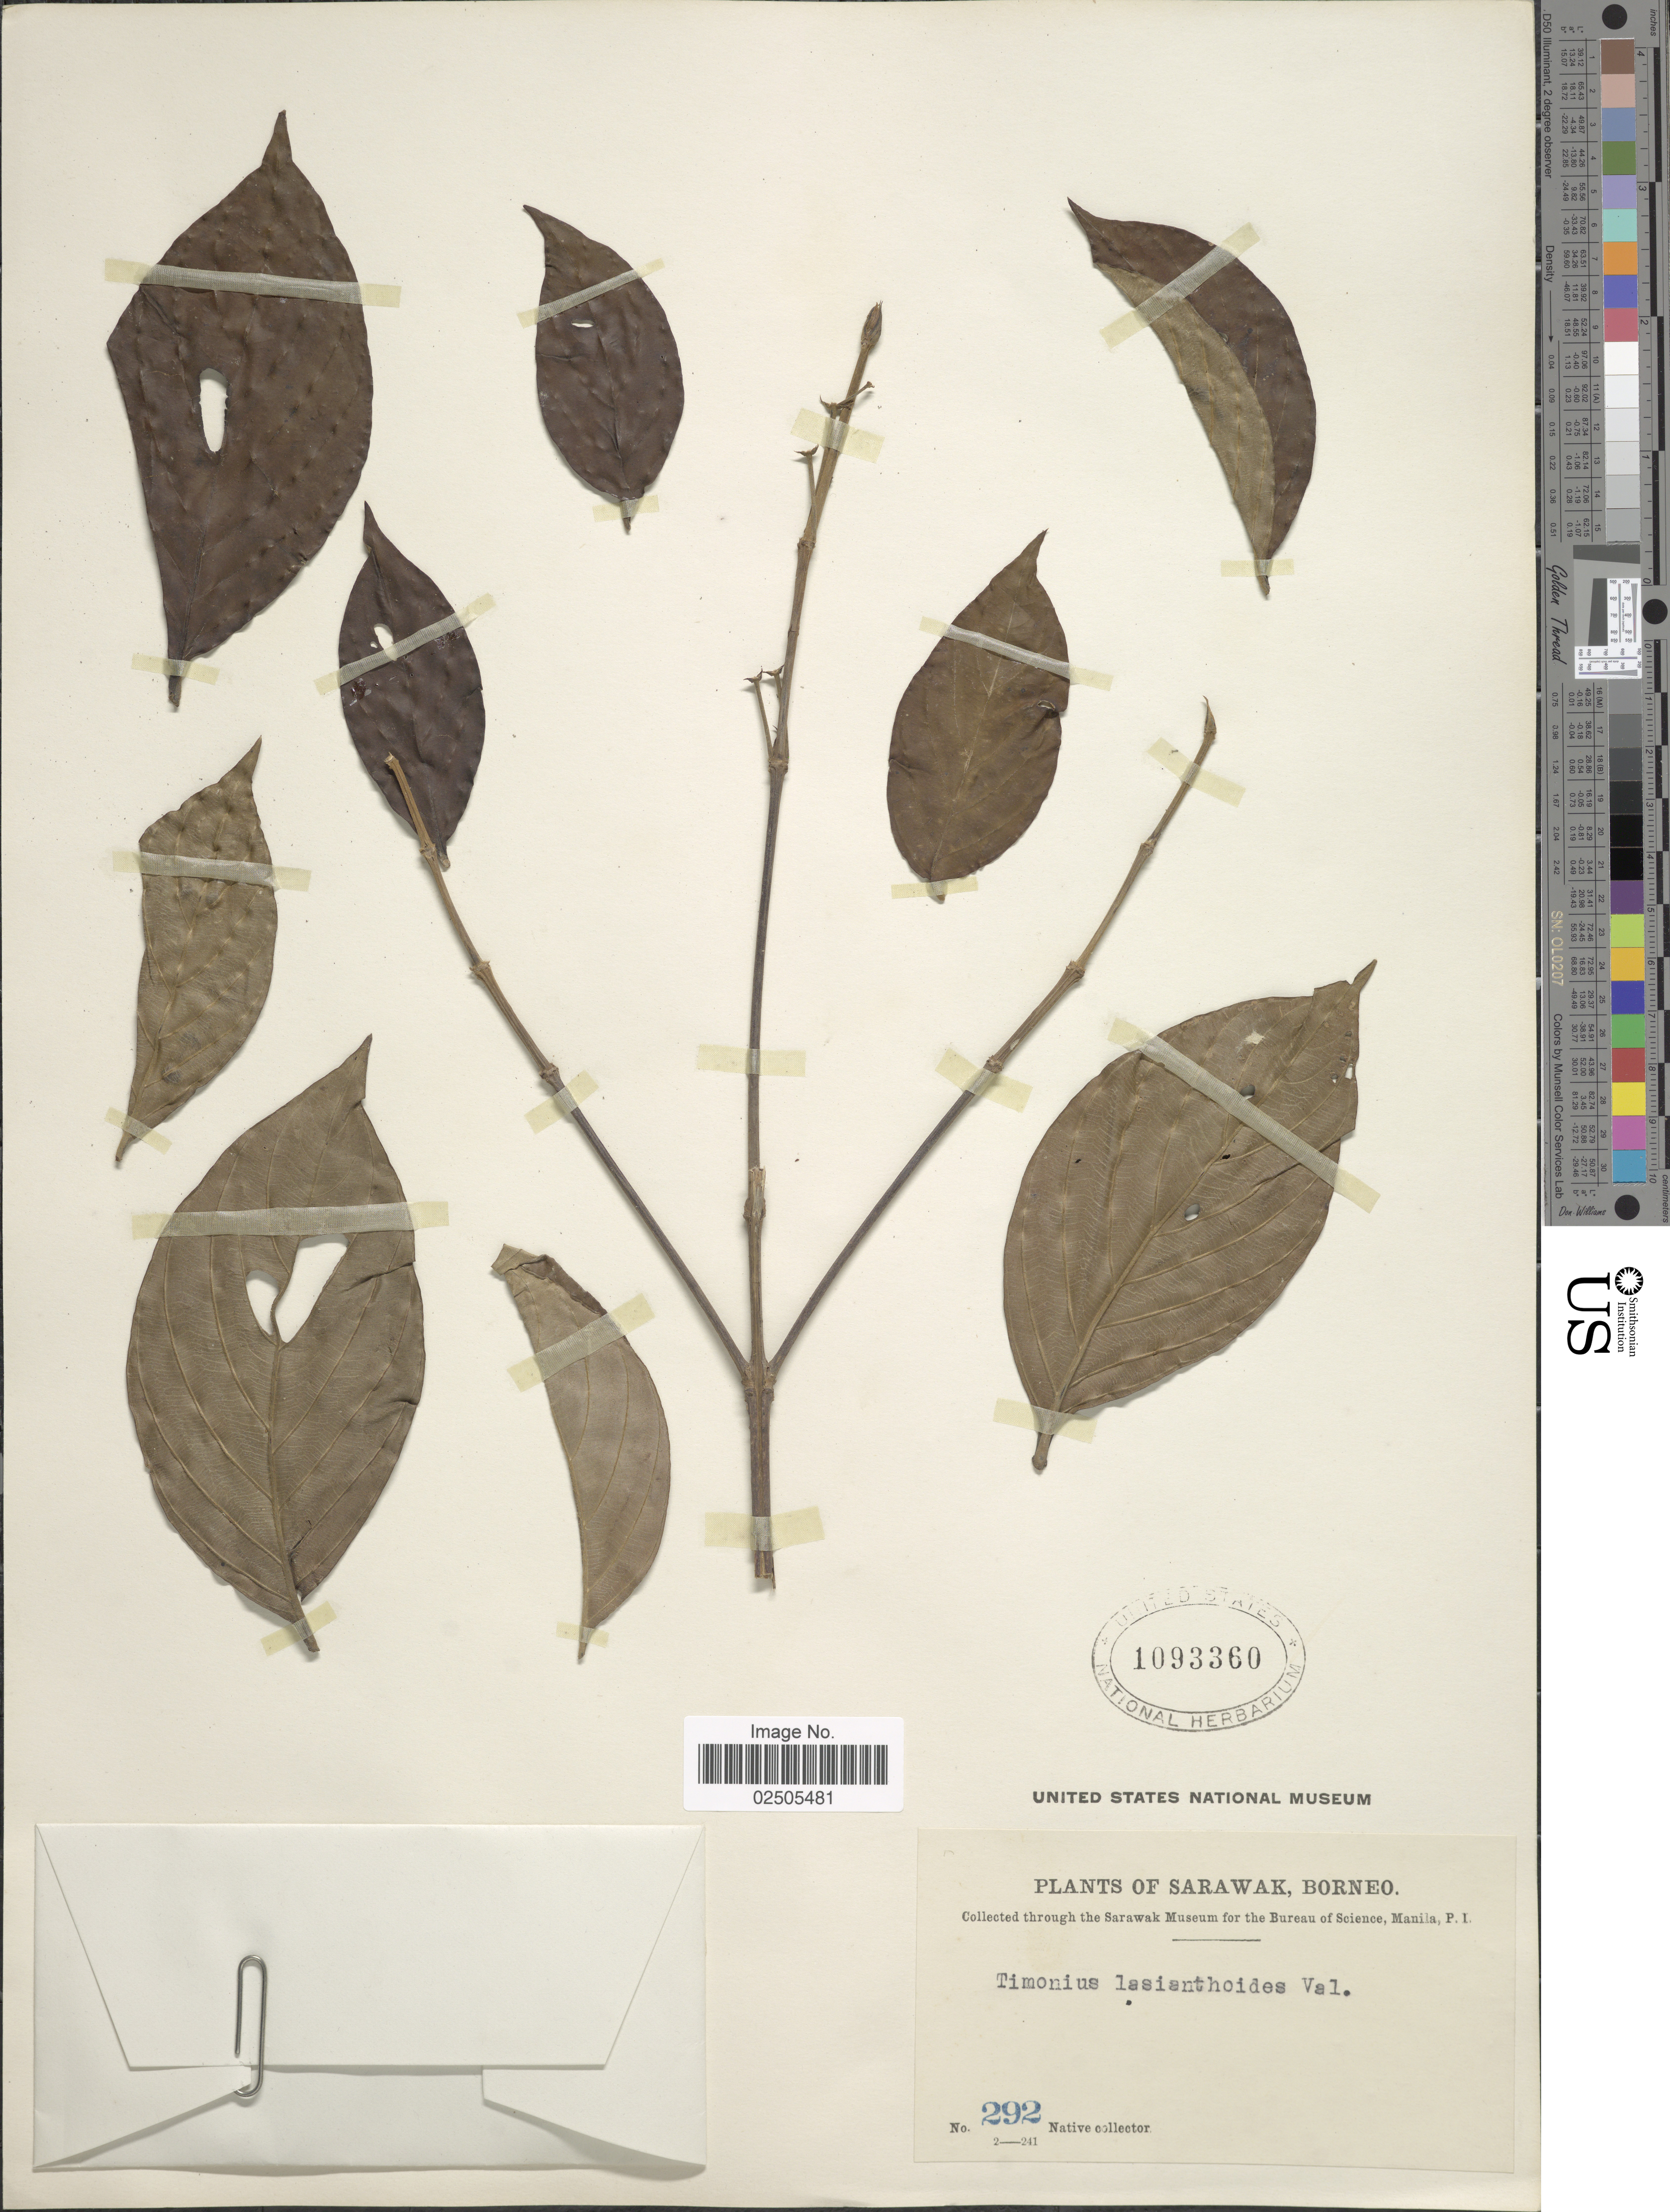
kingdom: Plantae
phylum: Tracheophyta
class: Magnoliopsida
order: Gentianales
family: Rubiaceae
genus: Timonius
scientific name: Timonius lasianthoides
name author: Valeton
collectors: Native collector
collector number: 292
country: Malaysia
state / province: Sarawak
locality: Borneo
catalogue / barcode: US 1093360